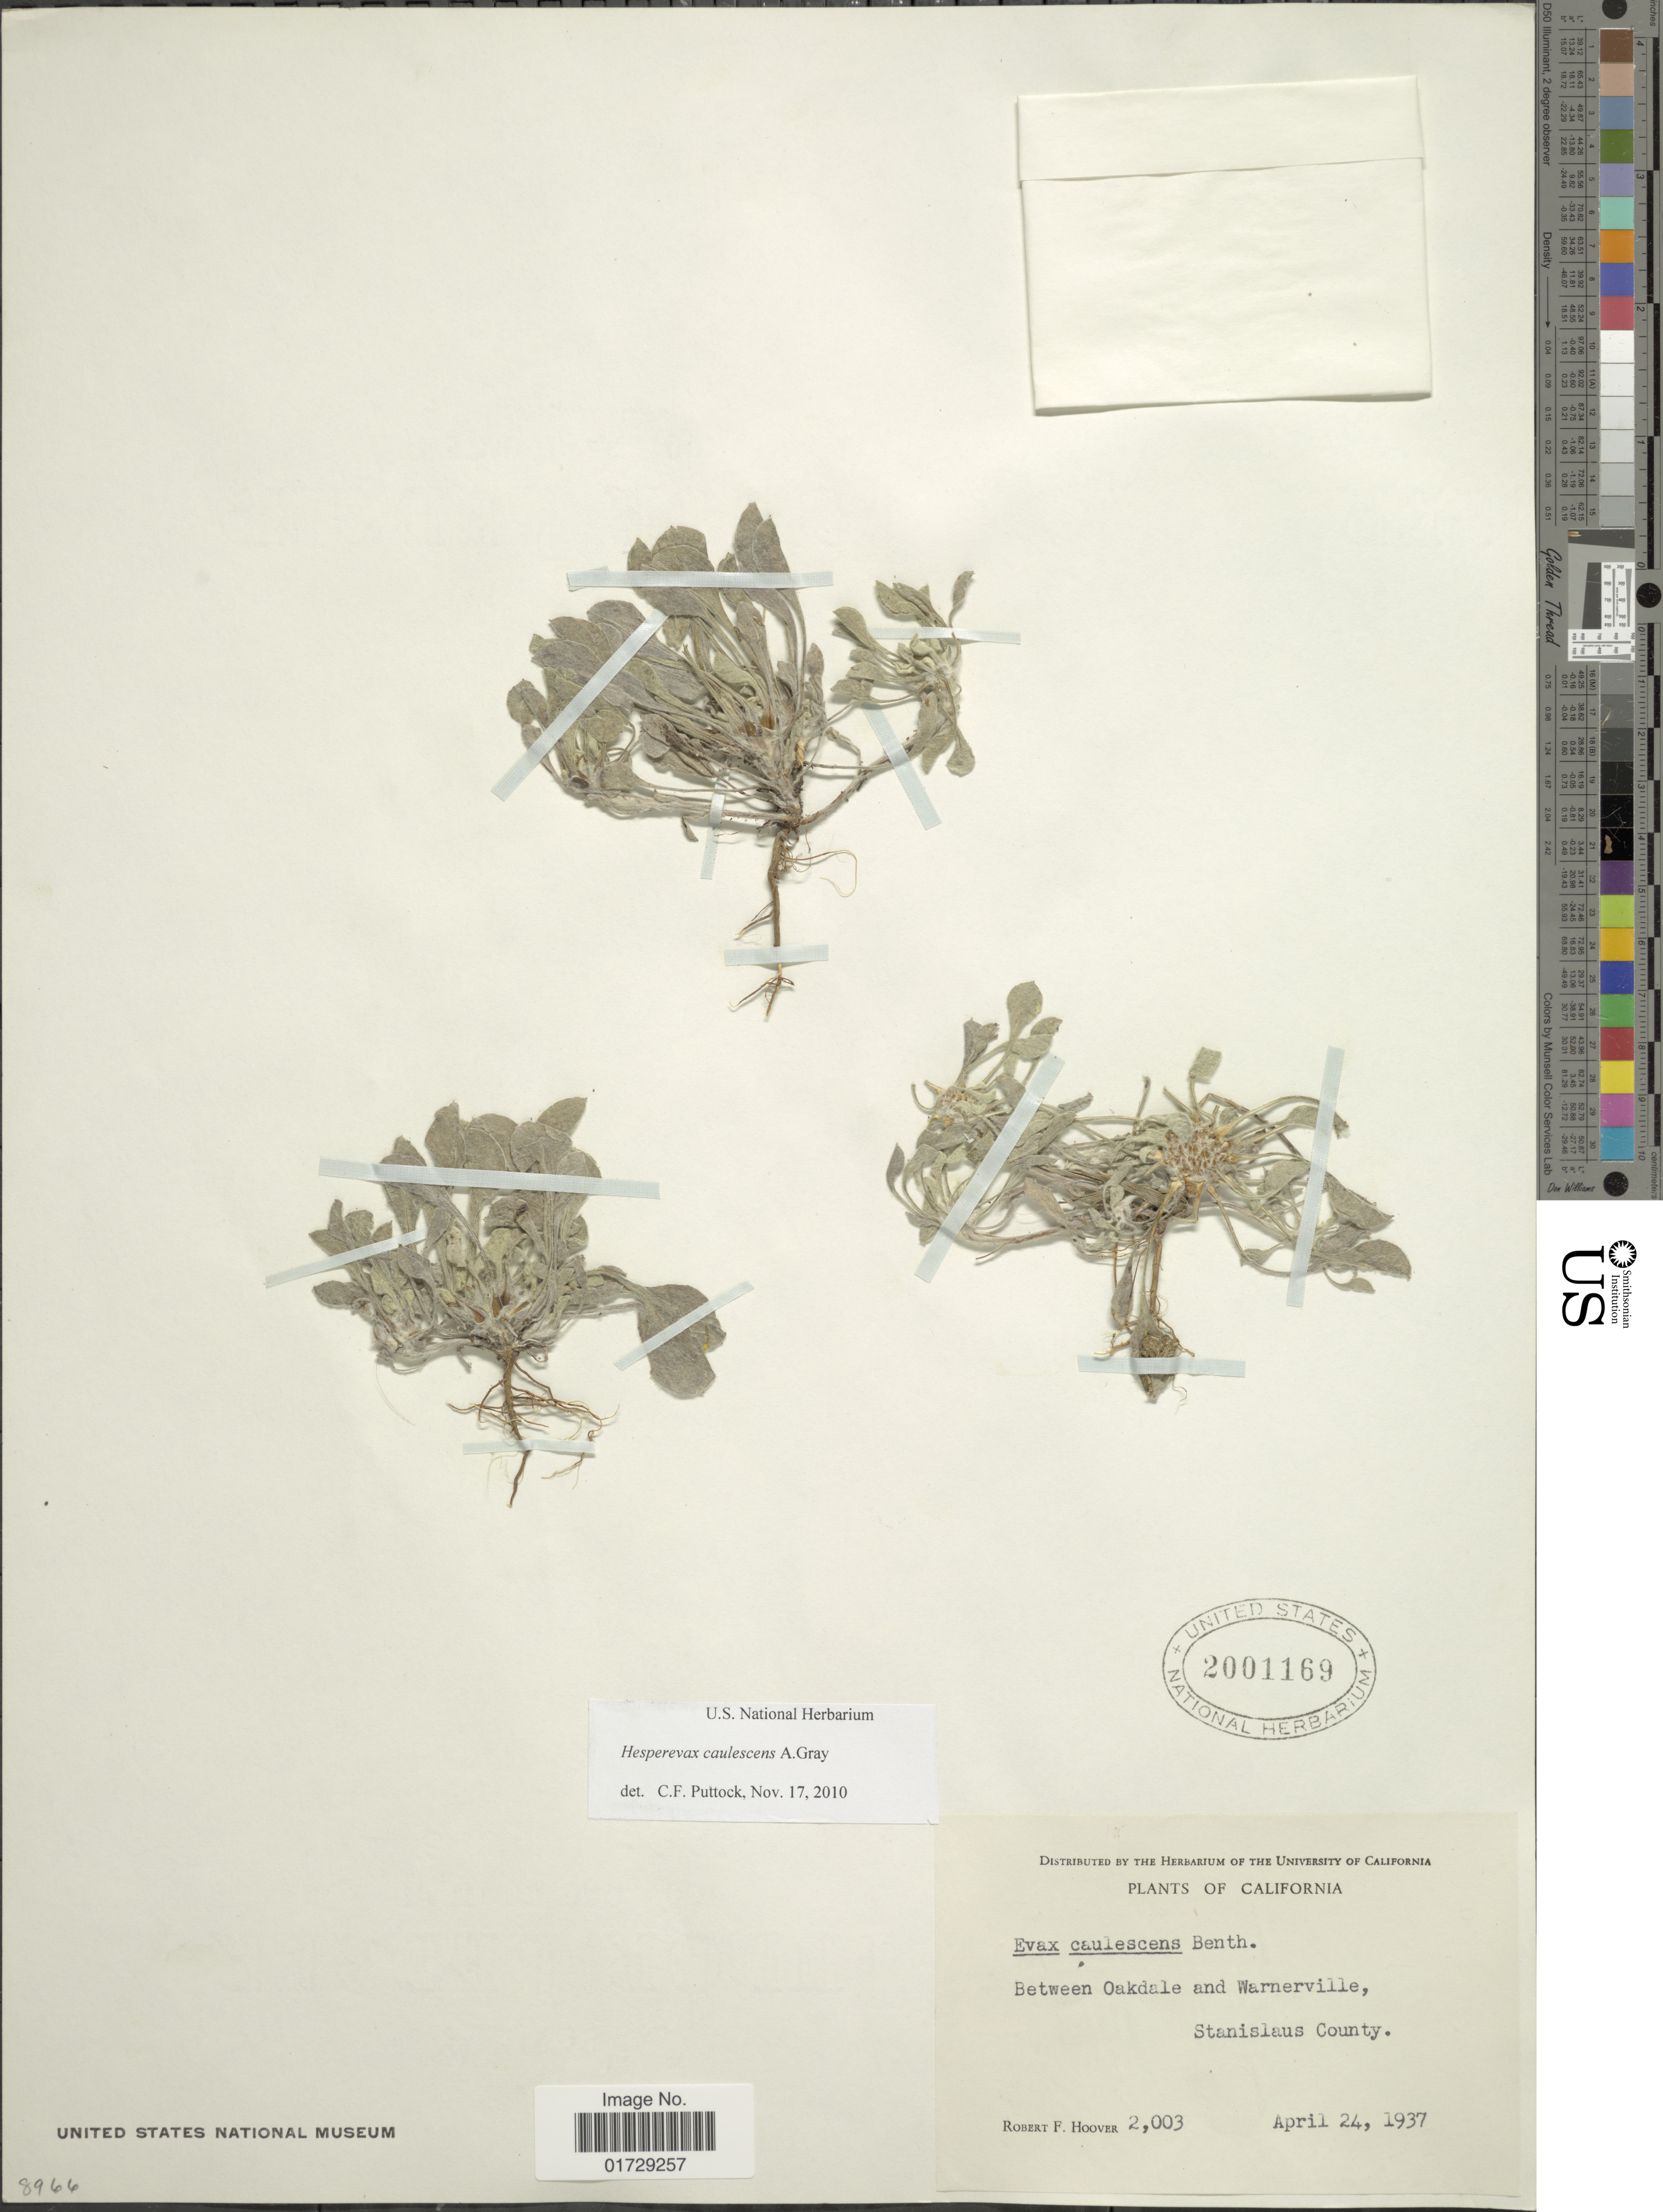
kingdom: Plantae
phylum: Tracheophyta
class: Magnoliopsida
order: Asterales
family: Asteraceae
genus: Hesperevax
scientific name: Hesperevax caulescens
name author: (Benth.) A. Gray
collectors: R. F. Hoover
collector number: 2003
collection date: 1937-04-24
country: United States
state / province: California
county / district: Stanislaus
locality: Between Oakdale and Warnerville, Stanislaus County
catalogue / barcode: US 2001169